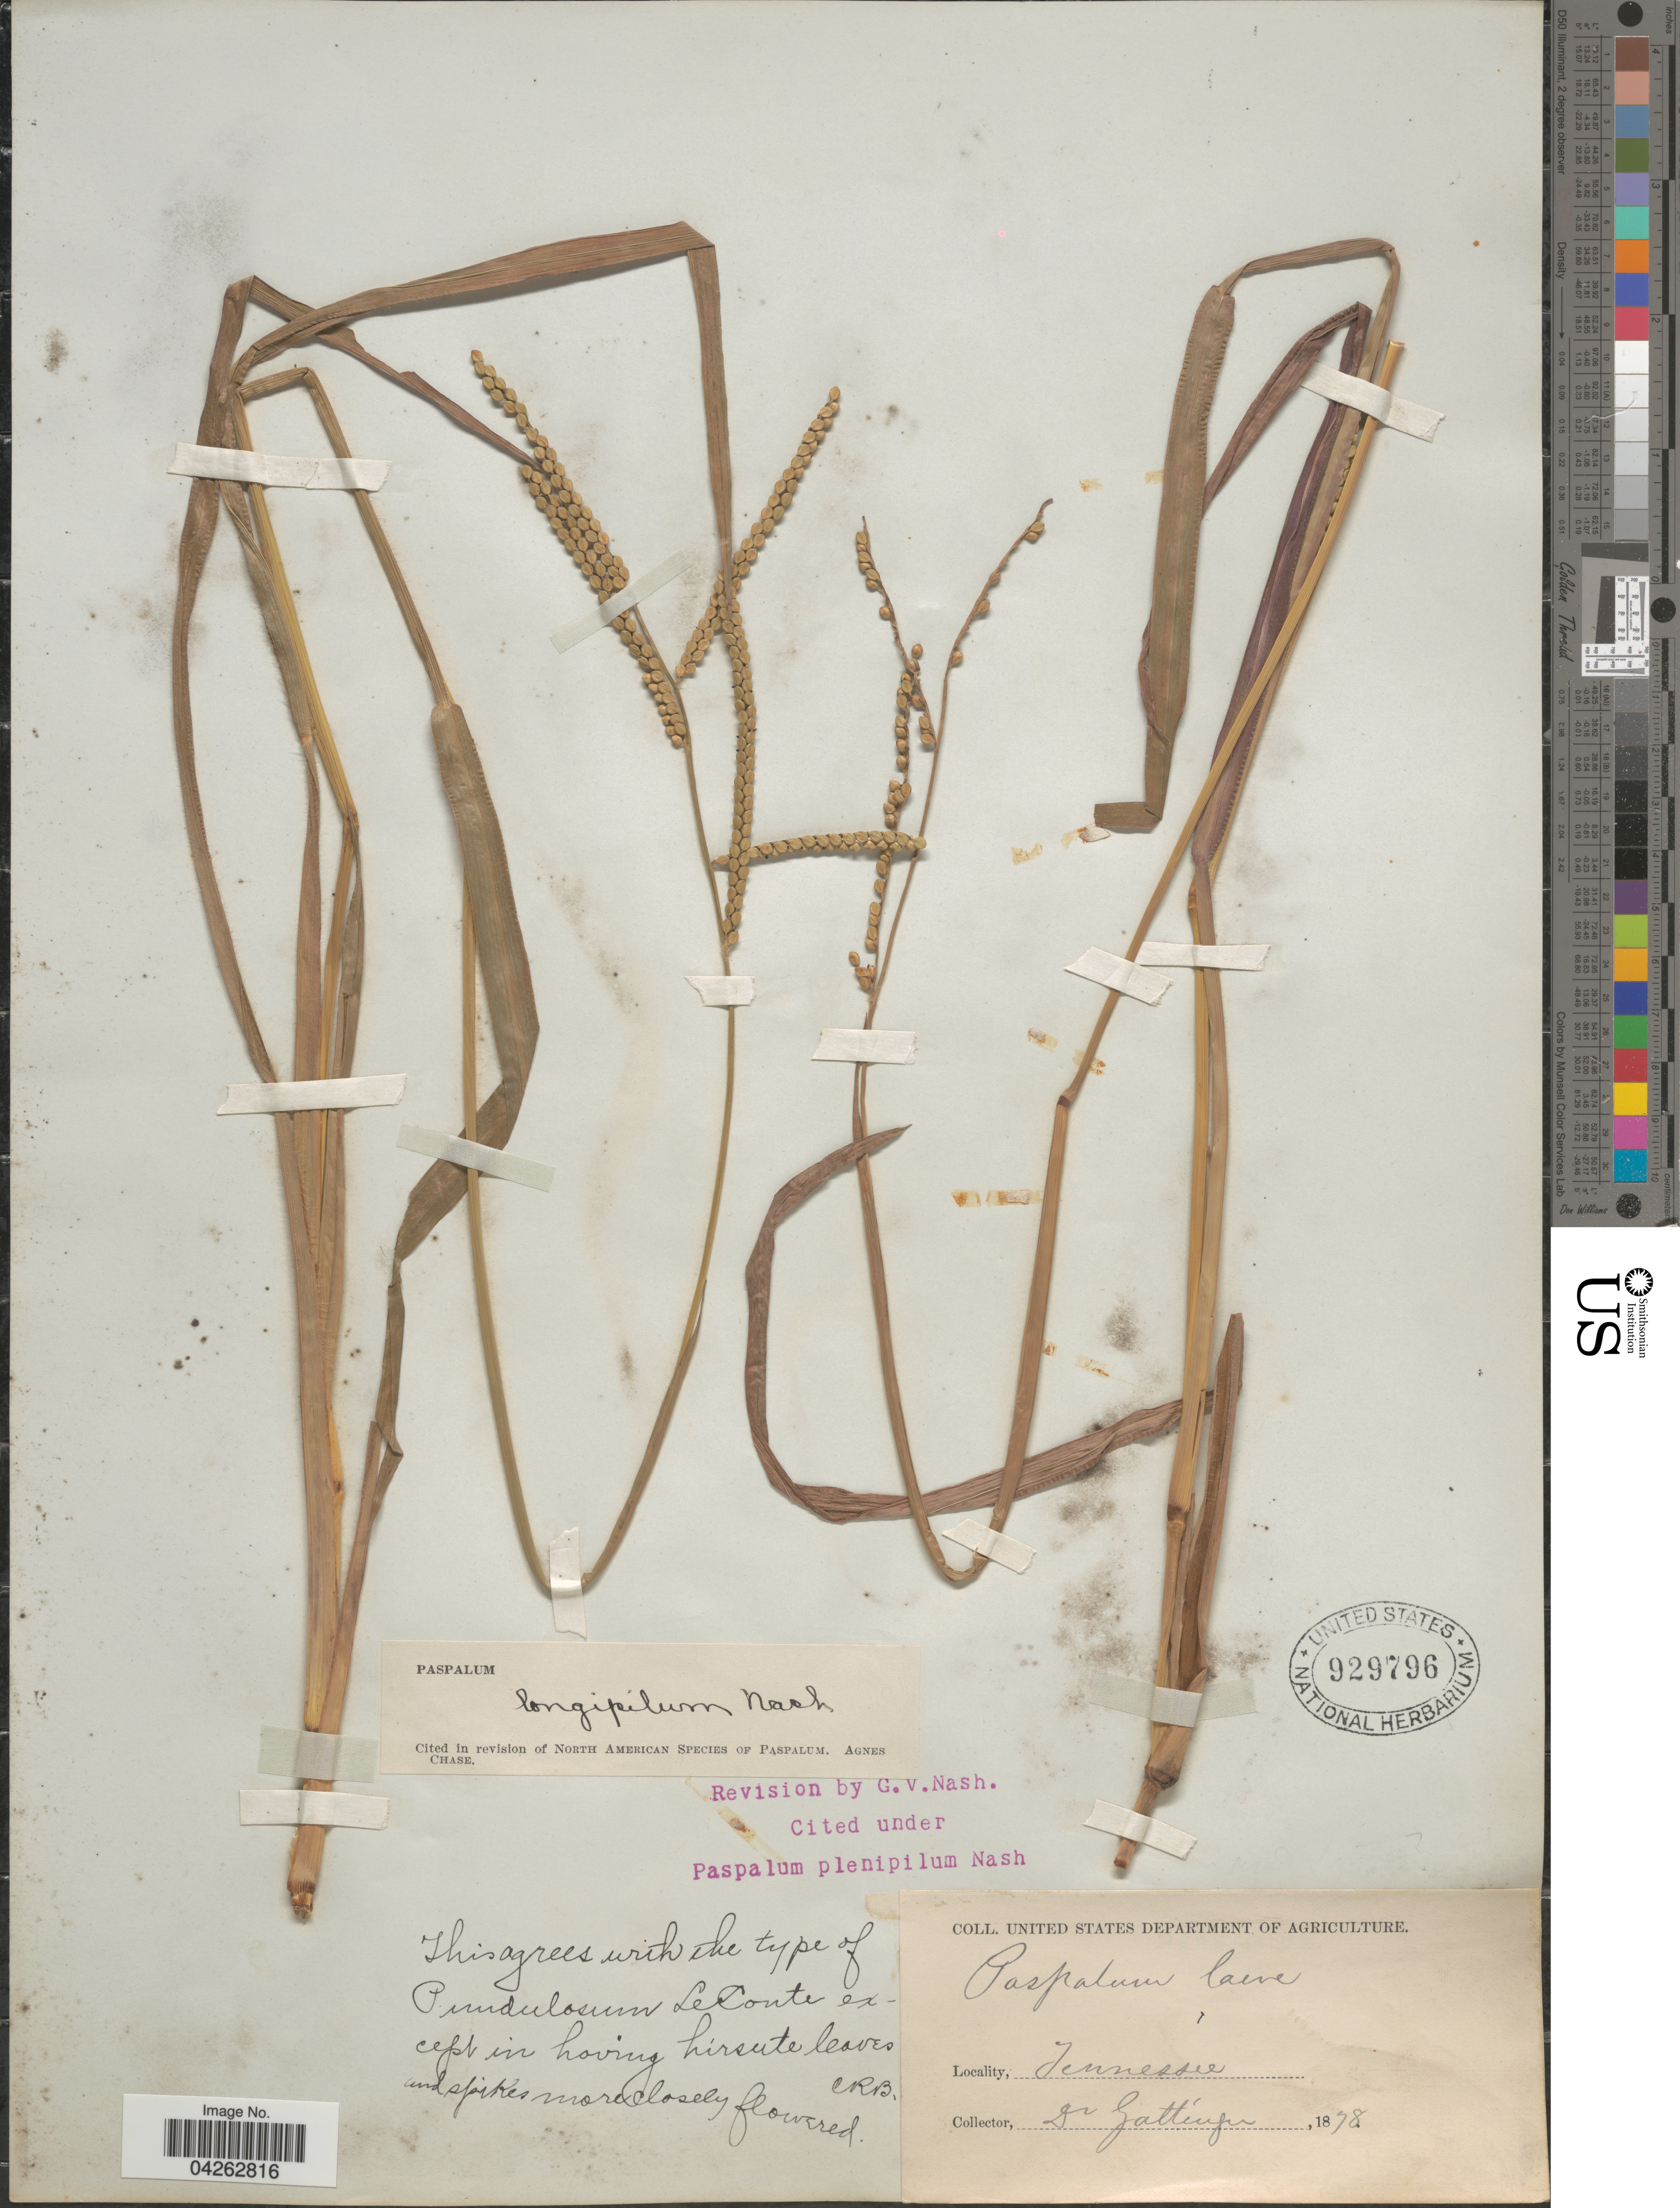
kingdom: Plantae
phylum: Tracheophyta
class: Liliopsida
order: Poales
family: Poaceae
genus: Paspalum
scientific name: Paspalum longipilum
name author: Nash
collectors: Gattinger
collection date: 1878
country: United States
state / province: Tennessee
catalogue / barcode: US 929796